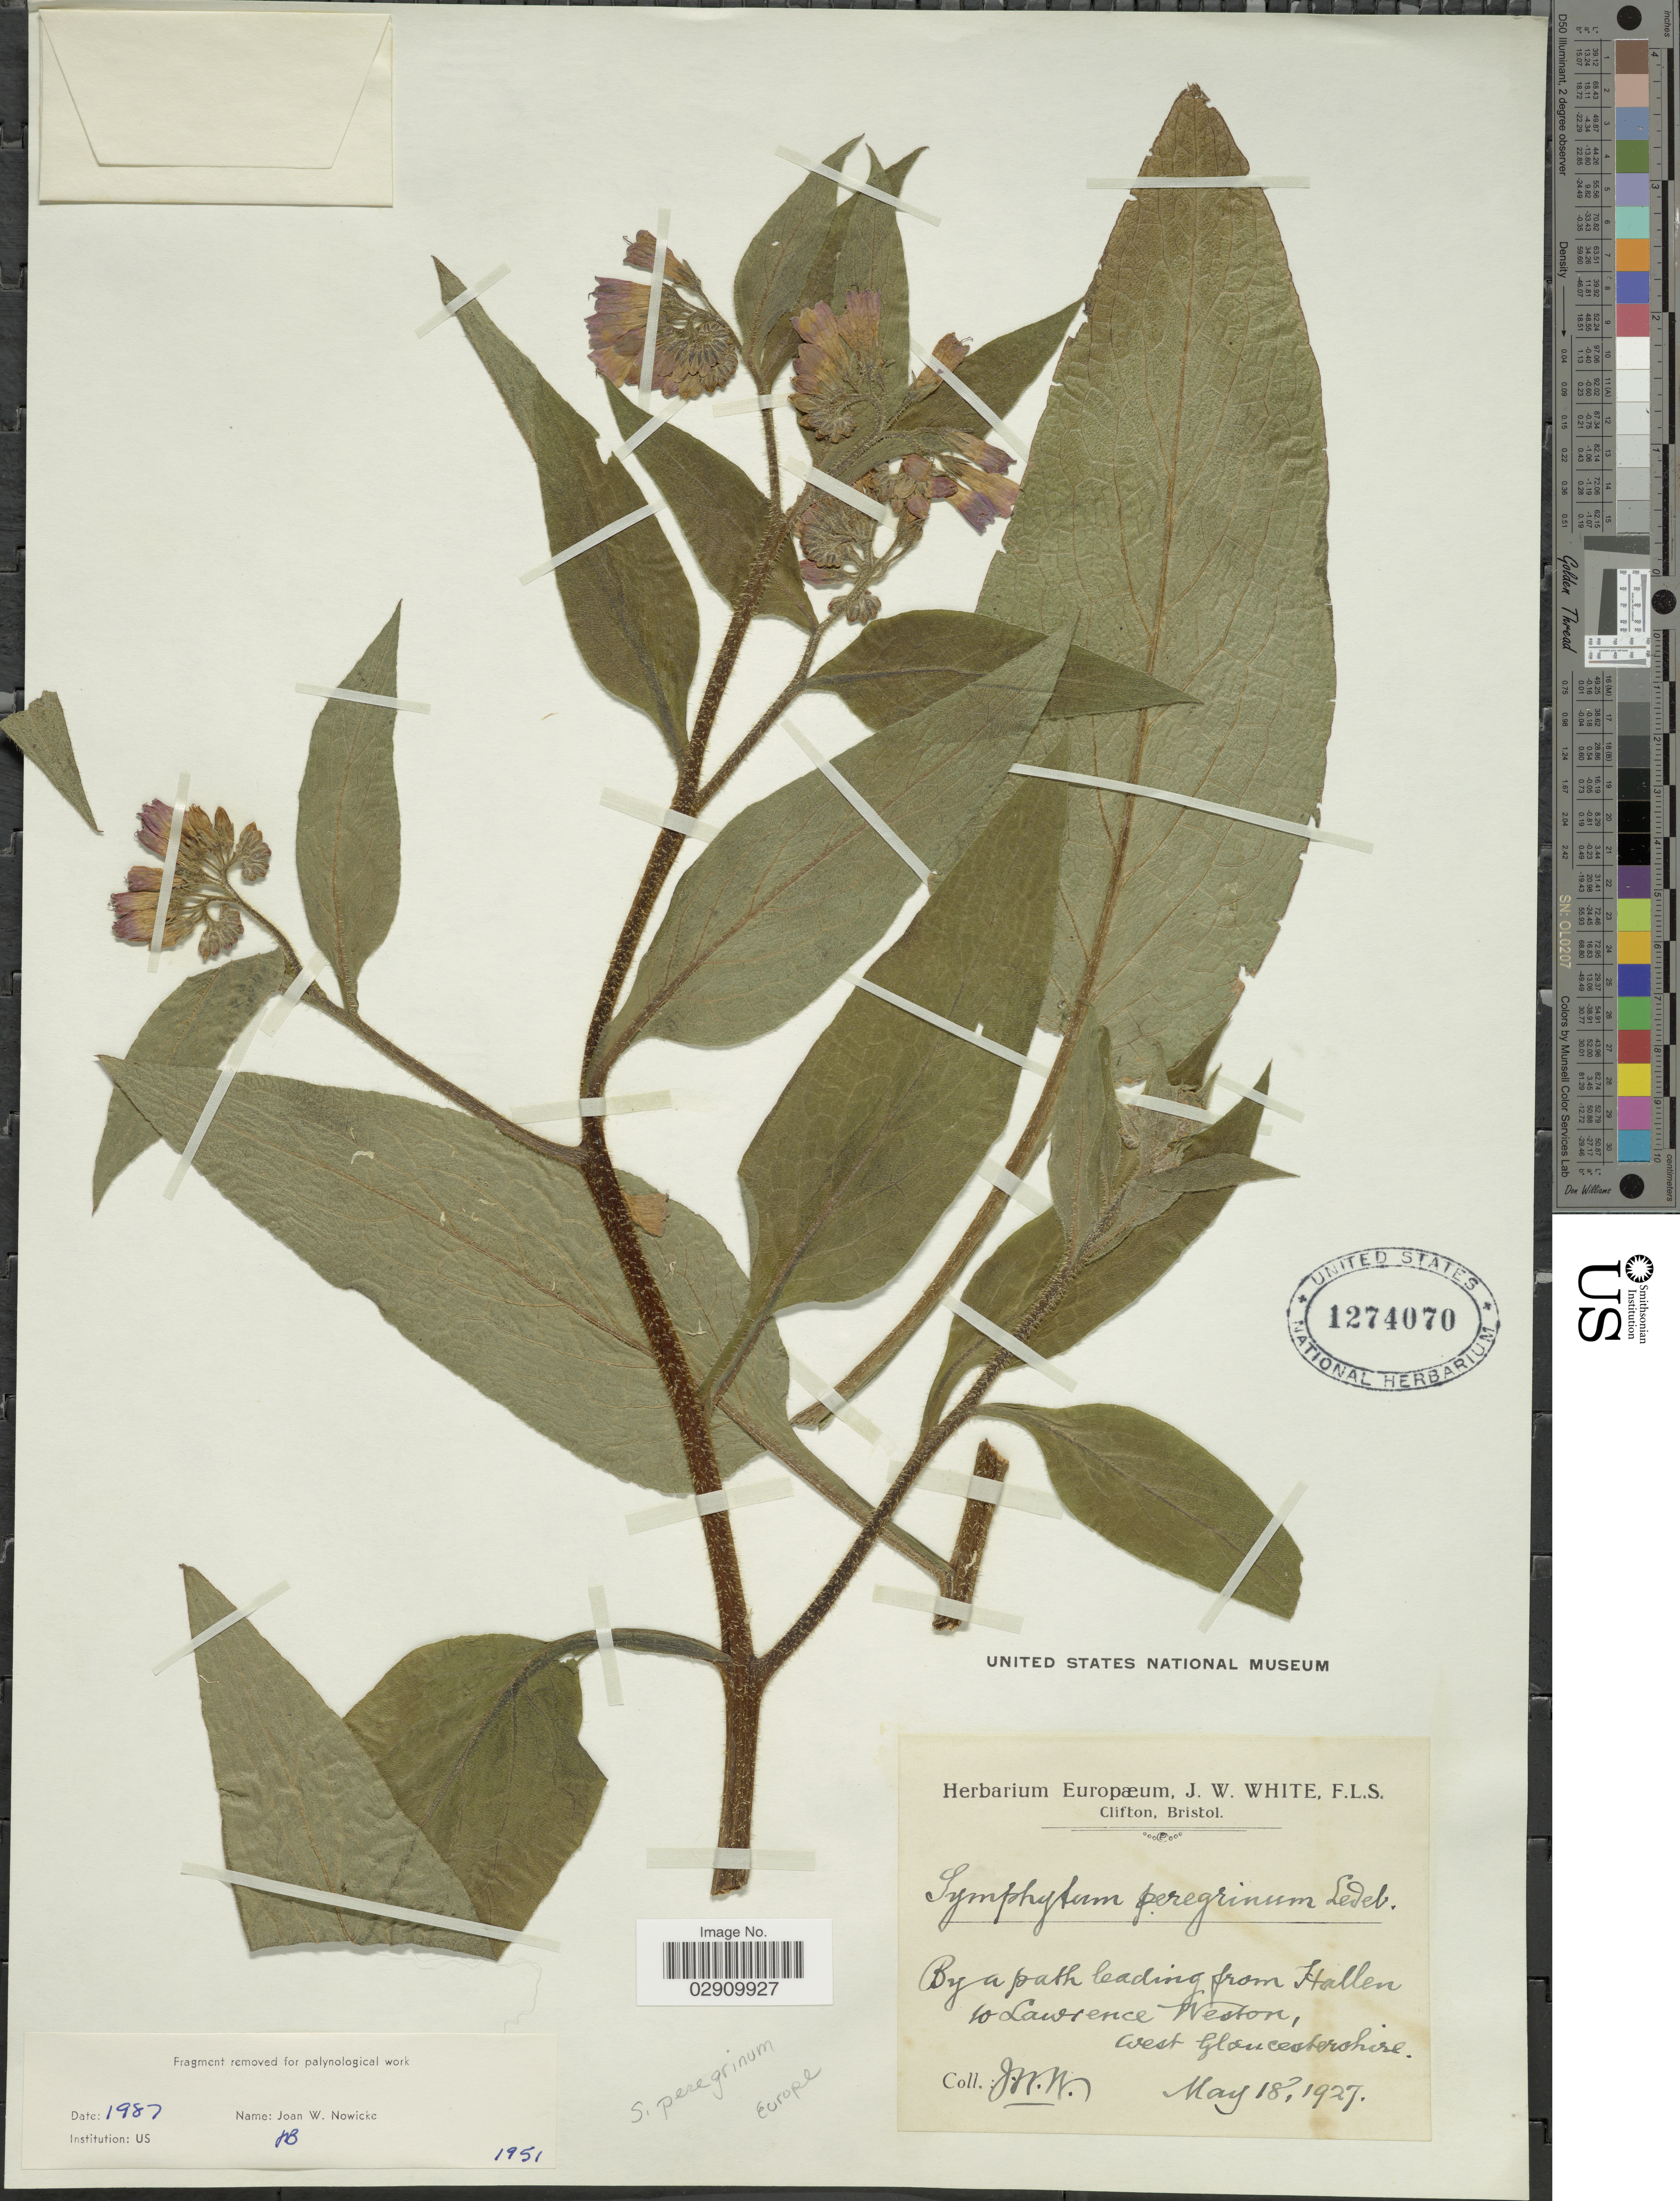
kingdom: Plantae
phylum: Tracheophyta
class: Magnoliopsida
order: Boraginales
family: Boraginaceae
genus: Symphytum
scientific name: Symphytum peregrinum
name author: Ledeb.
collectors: J. W. White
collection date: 1927-05-18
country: United Kingdom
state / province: England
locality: By a path leading from Hallen to Lawrence Weston, West Gloucestershire.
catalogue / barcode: US 1274070